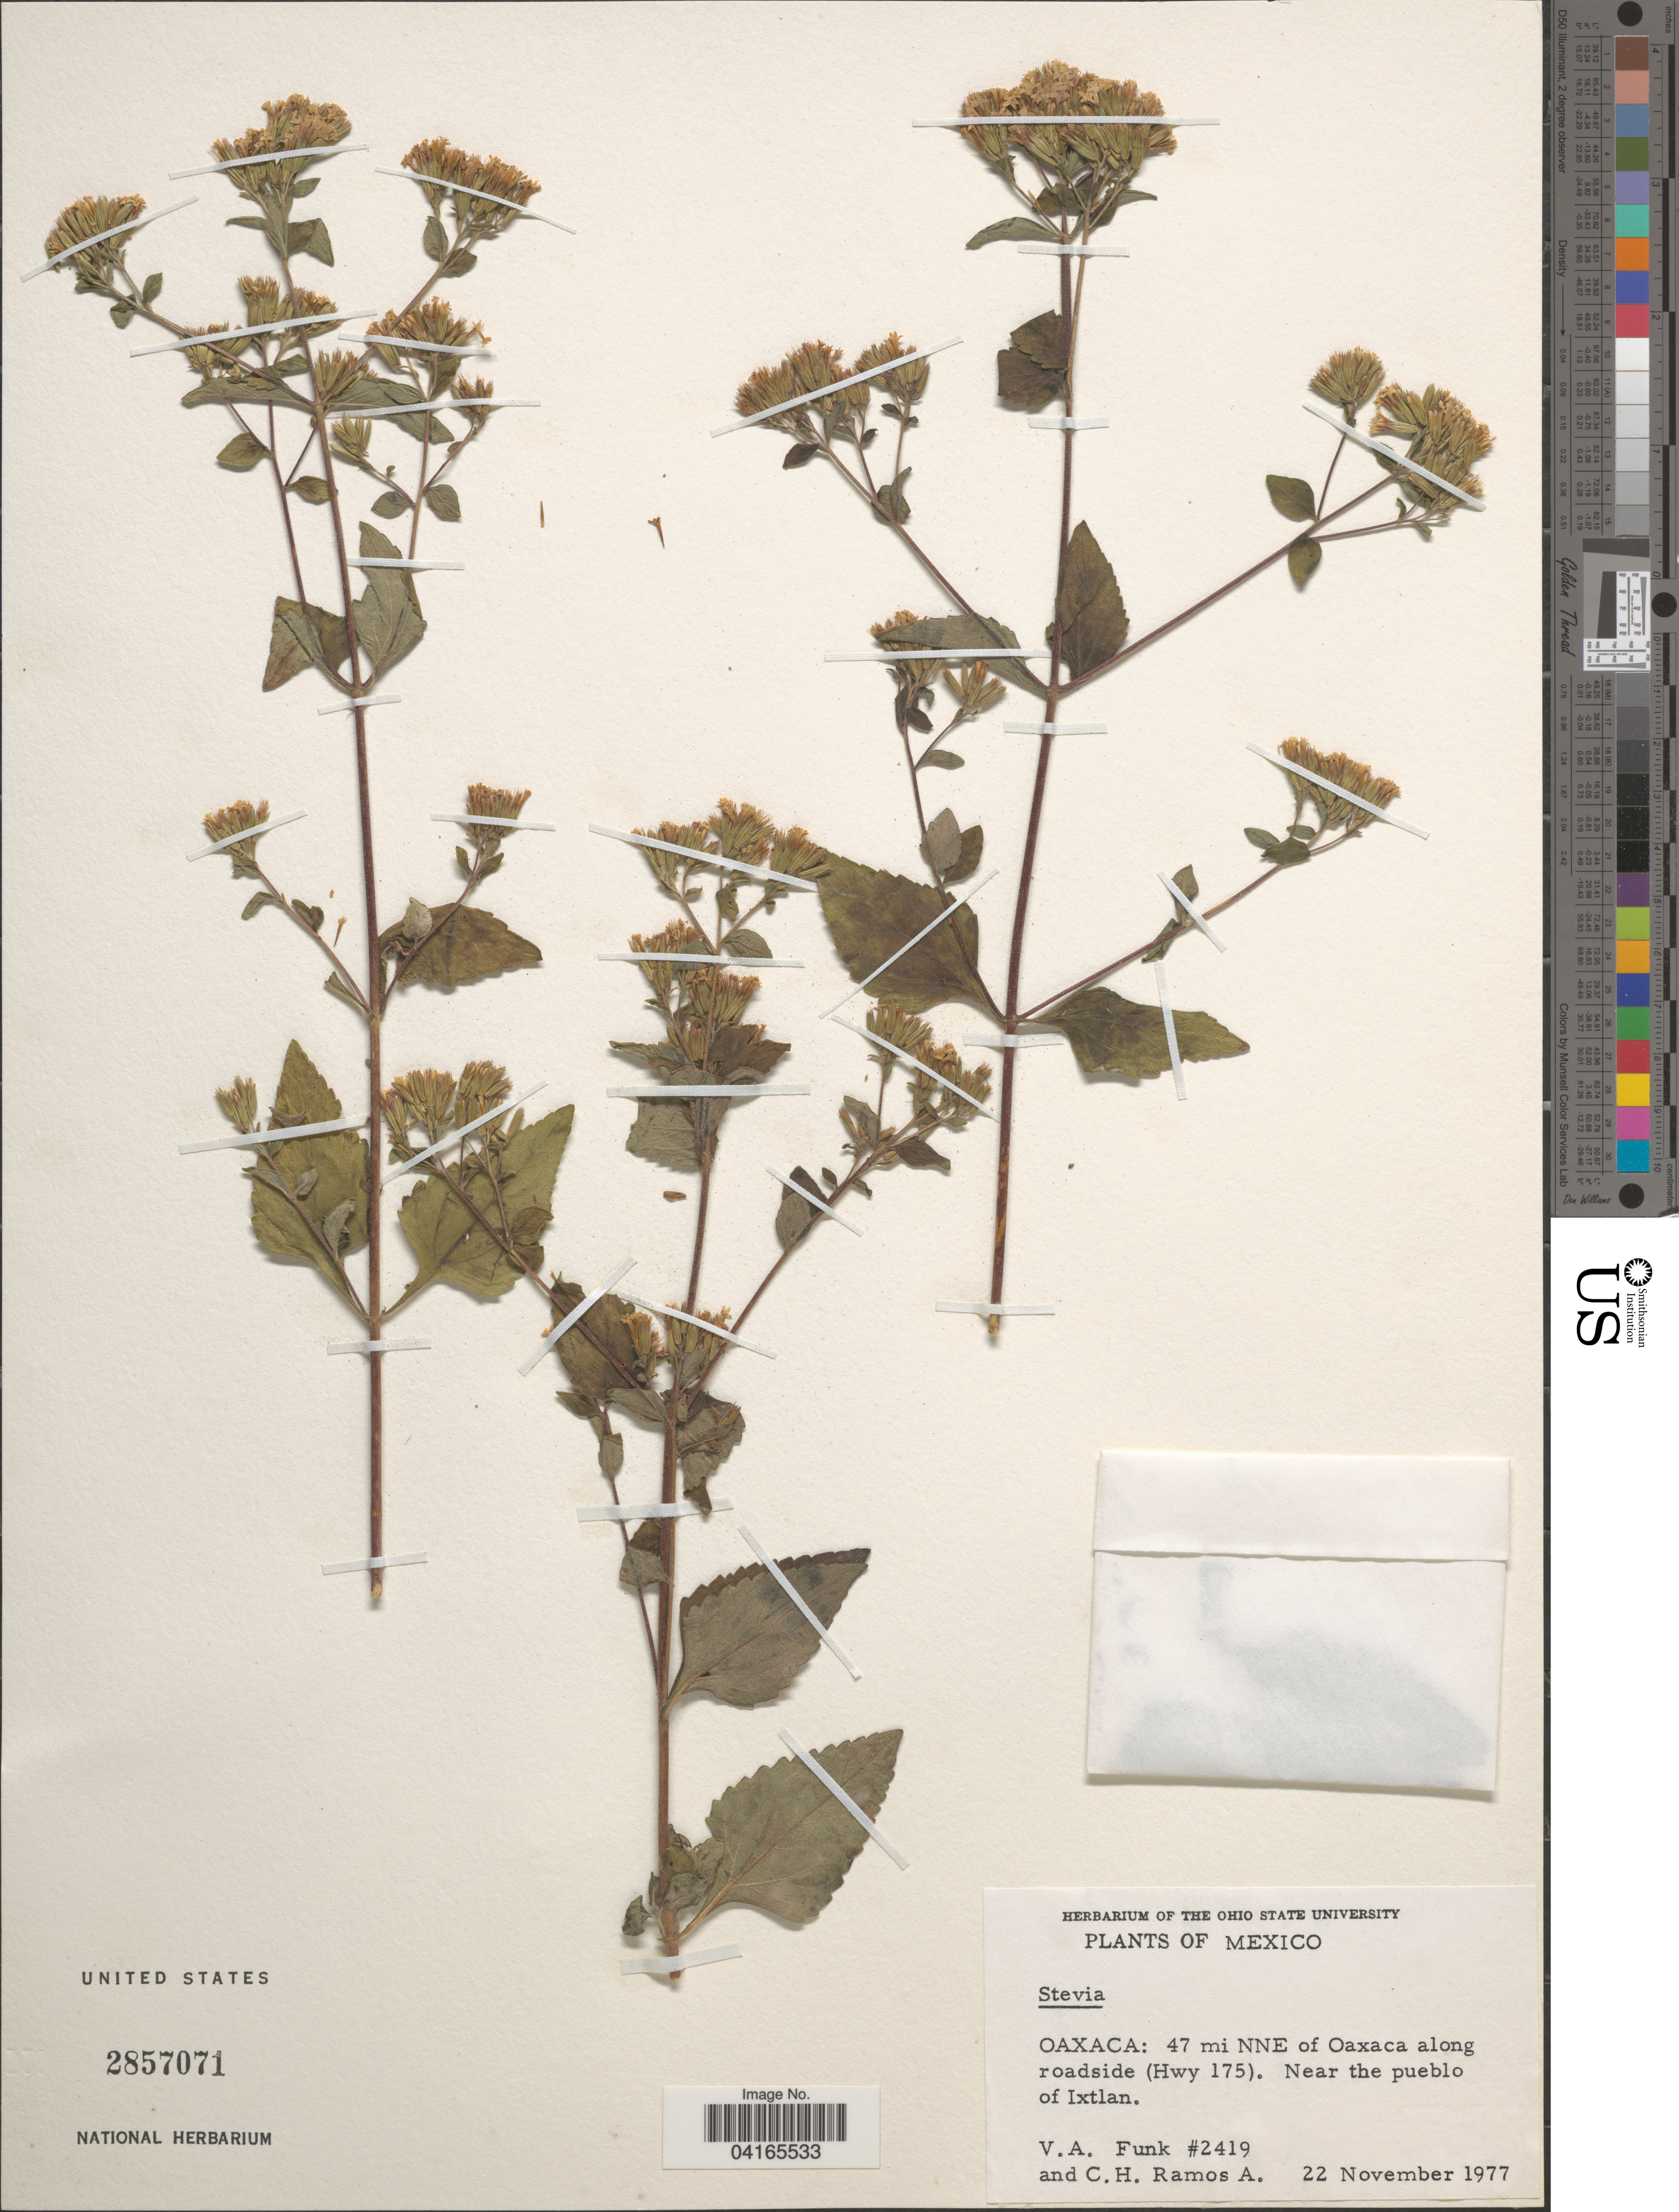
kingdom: Plantae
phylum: Tracheophyta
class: Magnoliopsida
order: Asterales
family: Asteraceae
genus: Stevia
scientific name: Stevia sp.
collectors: V. Funk & C. Ramos A.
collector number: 2419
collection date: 1977-11-22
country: Mexico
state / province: Oaxaca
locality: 47 mi NNE of Oaxaca along roadside (Hwy 175). Near the pueblo of Ixtlan.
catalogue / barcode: US 2857071